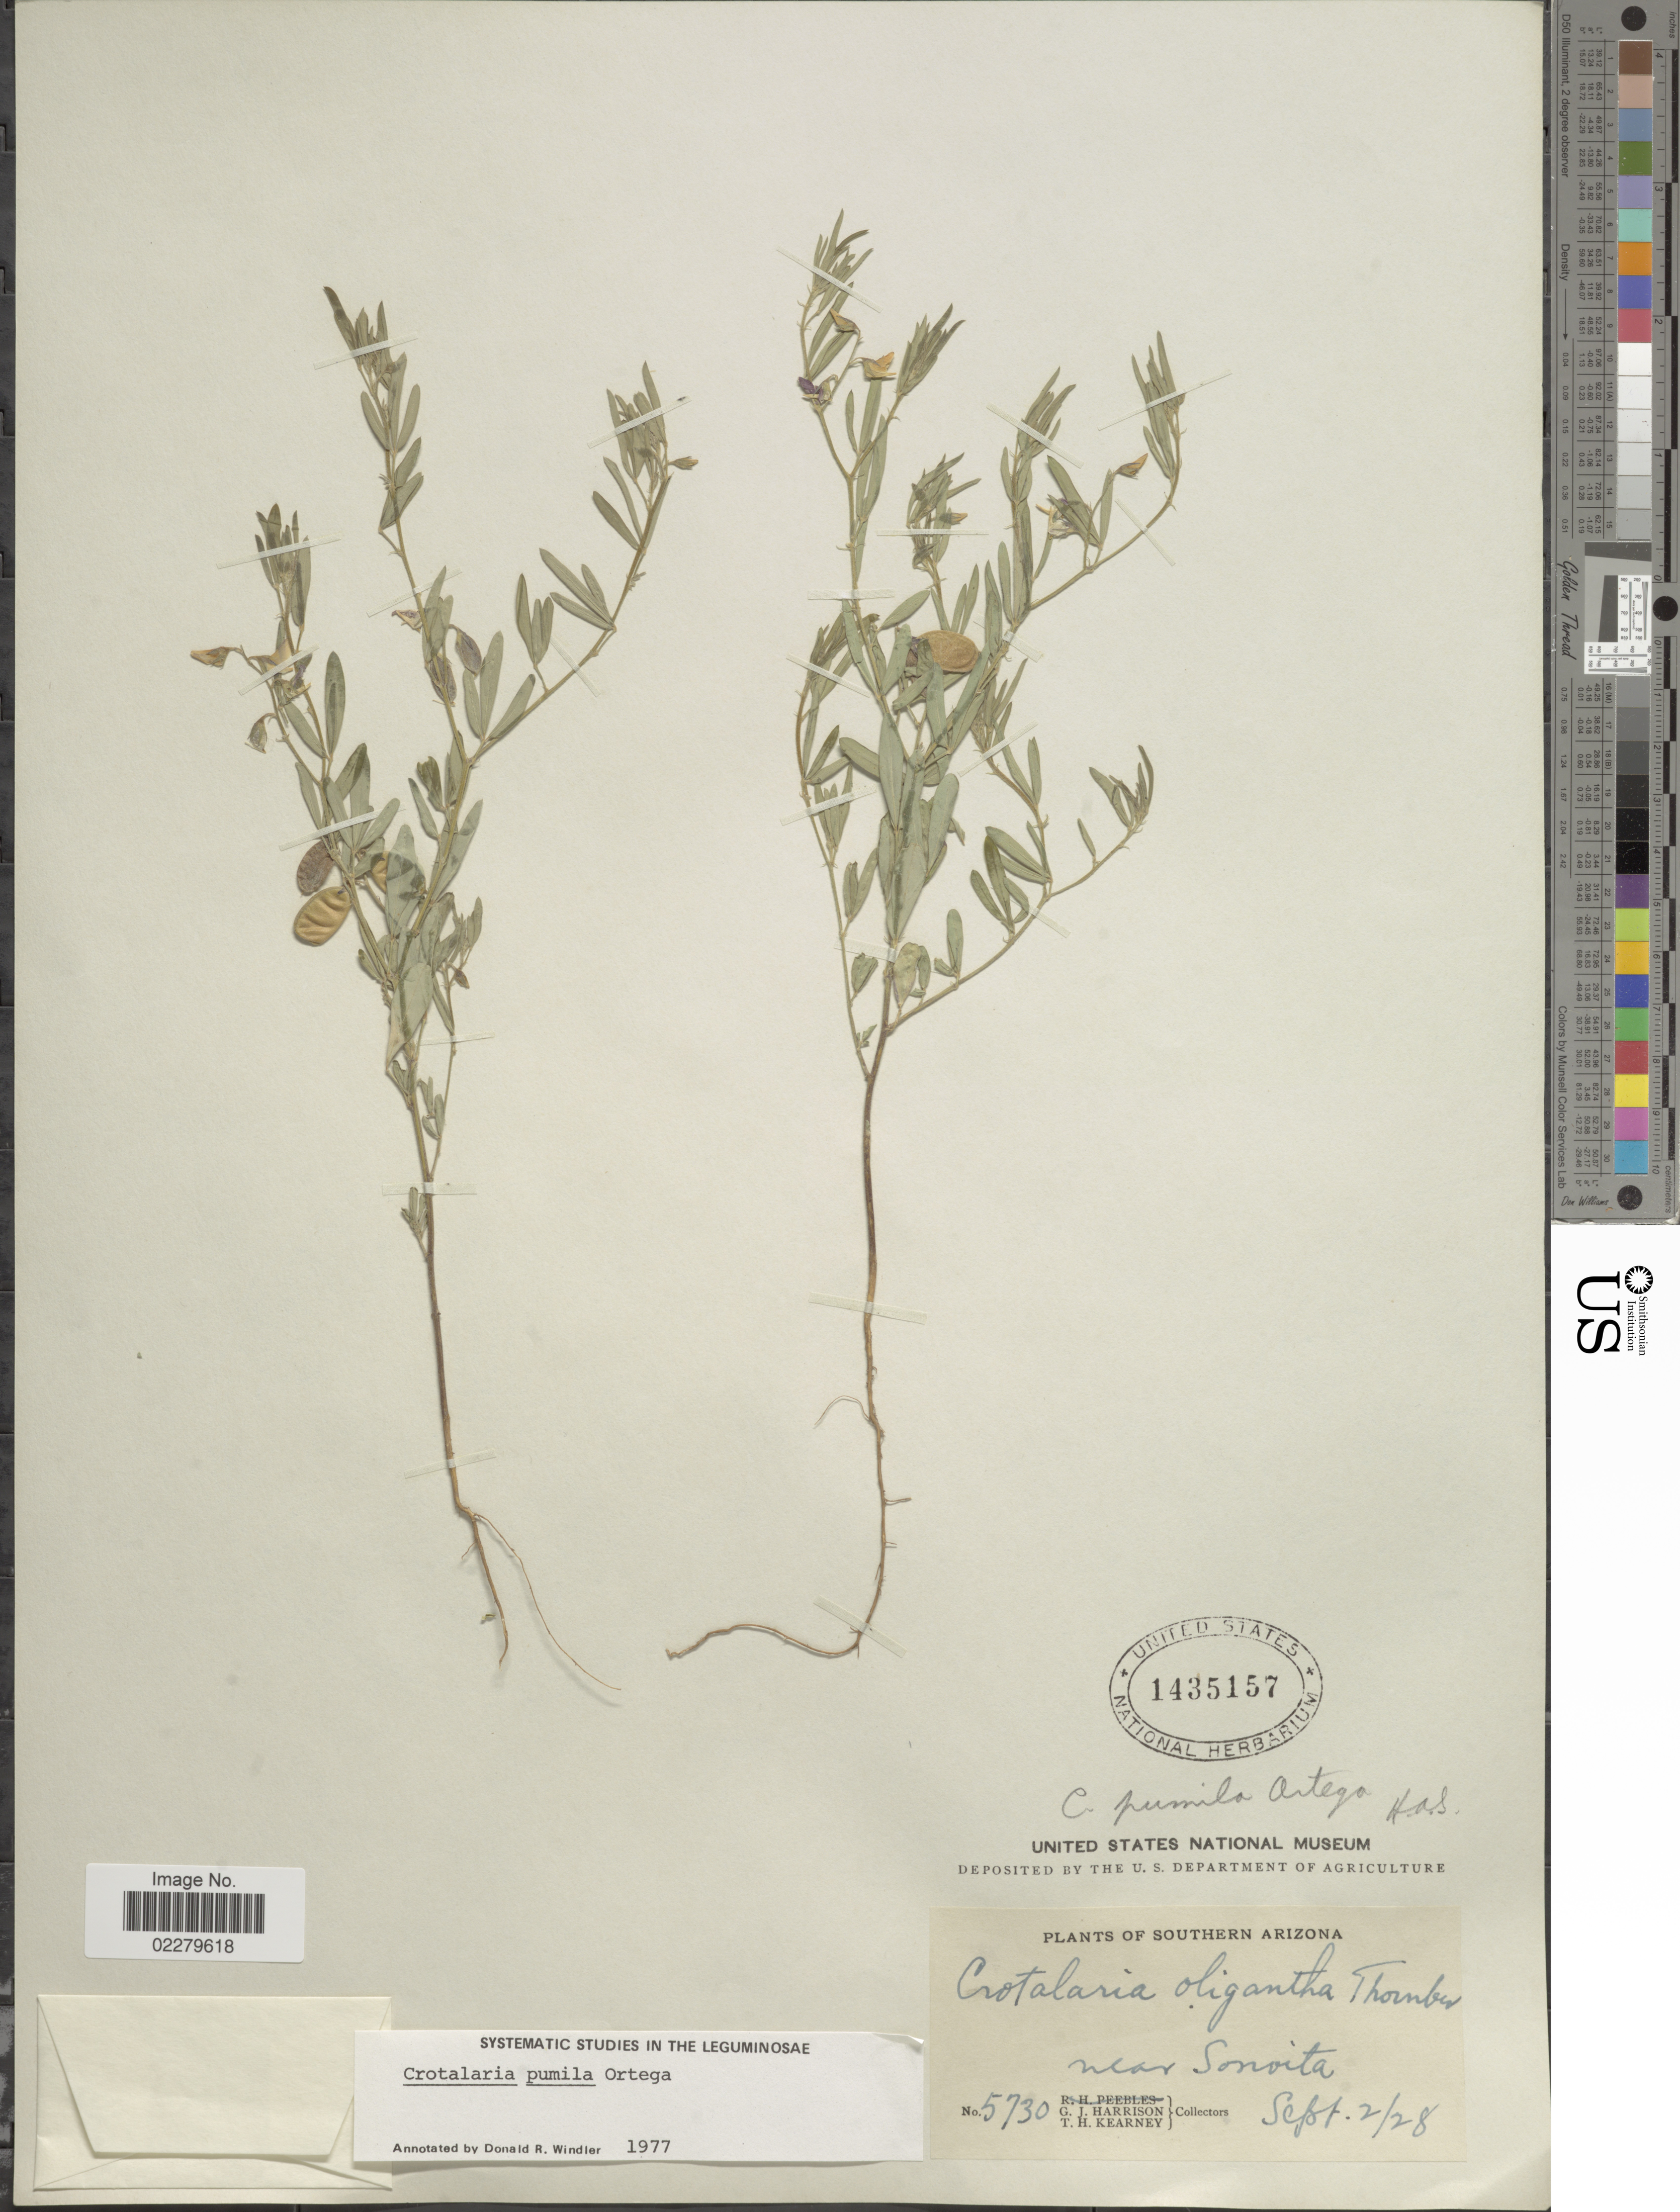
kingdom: Plantae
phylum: Tracheophyta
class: Magnoliopsida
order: Fabales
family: Fabaceae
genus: Crotalaria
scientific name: Crotalaria pumila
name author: Ortega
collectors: G. J. Harrison & T. H. Kearney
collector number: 5730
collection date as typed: Transcribed d/m/y: 2/9/28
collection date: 1928-09-02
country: United States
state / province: Arizona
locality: Near Sonoita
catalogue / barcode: US 1435157